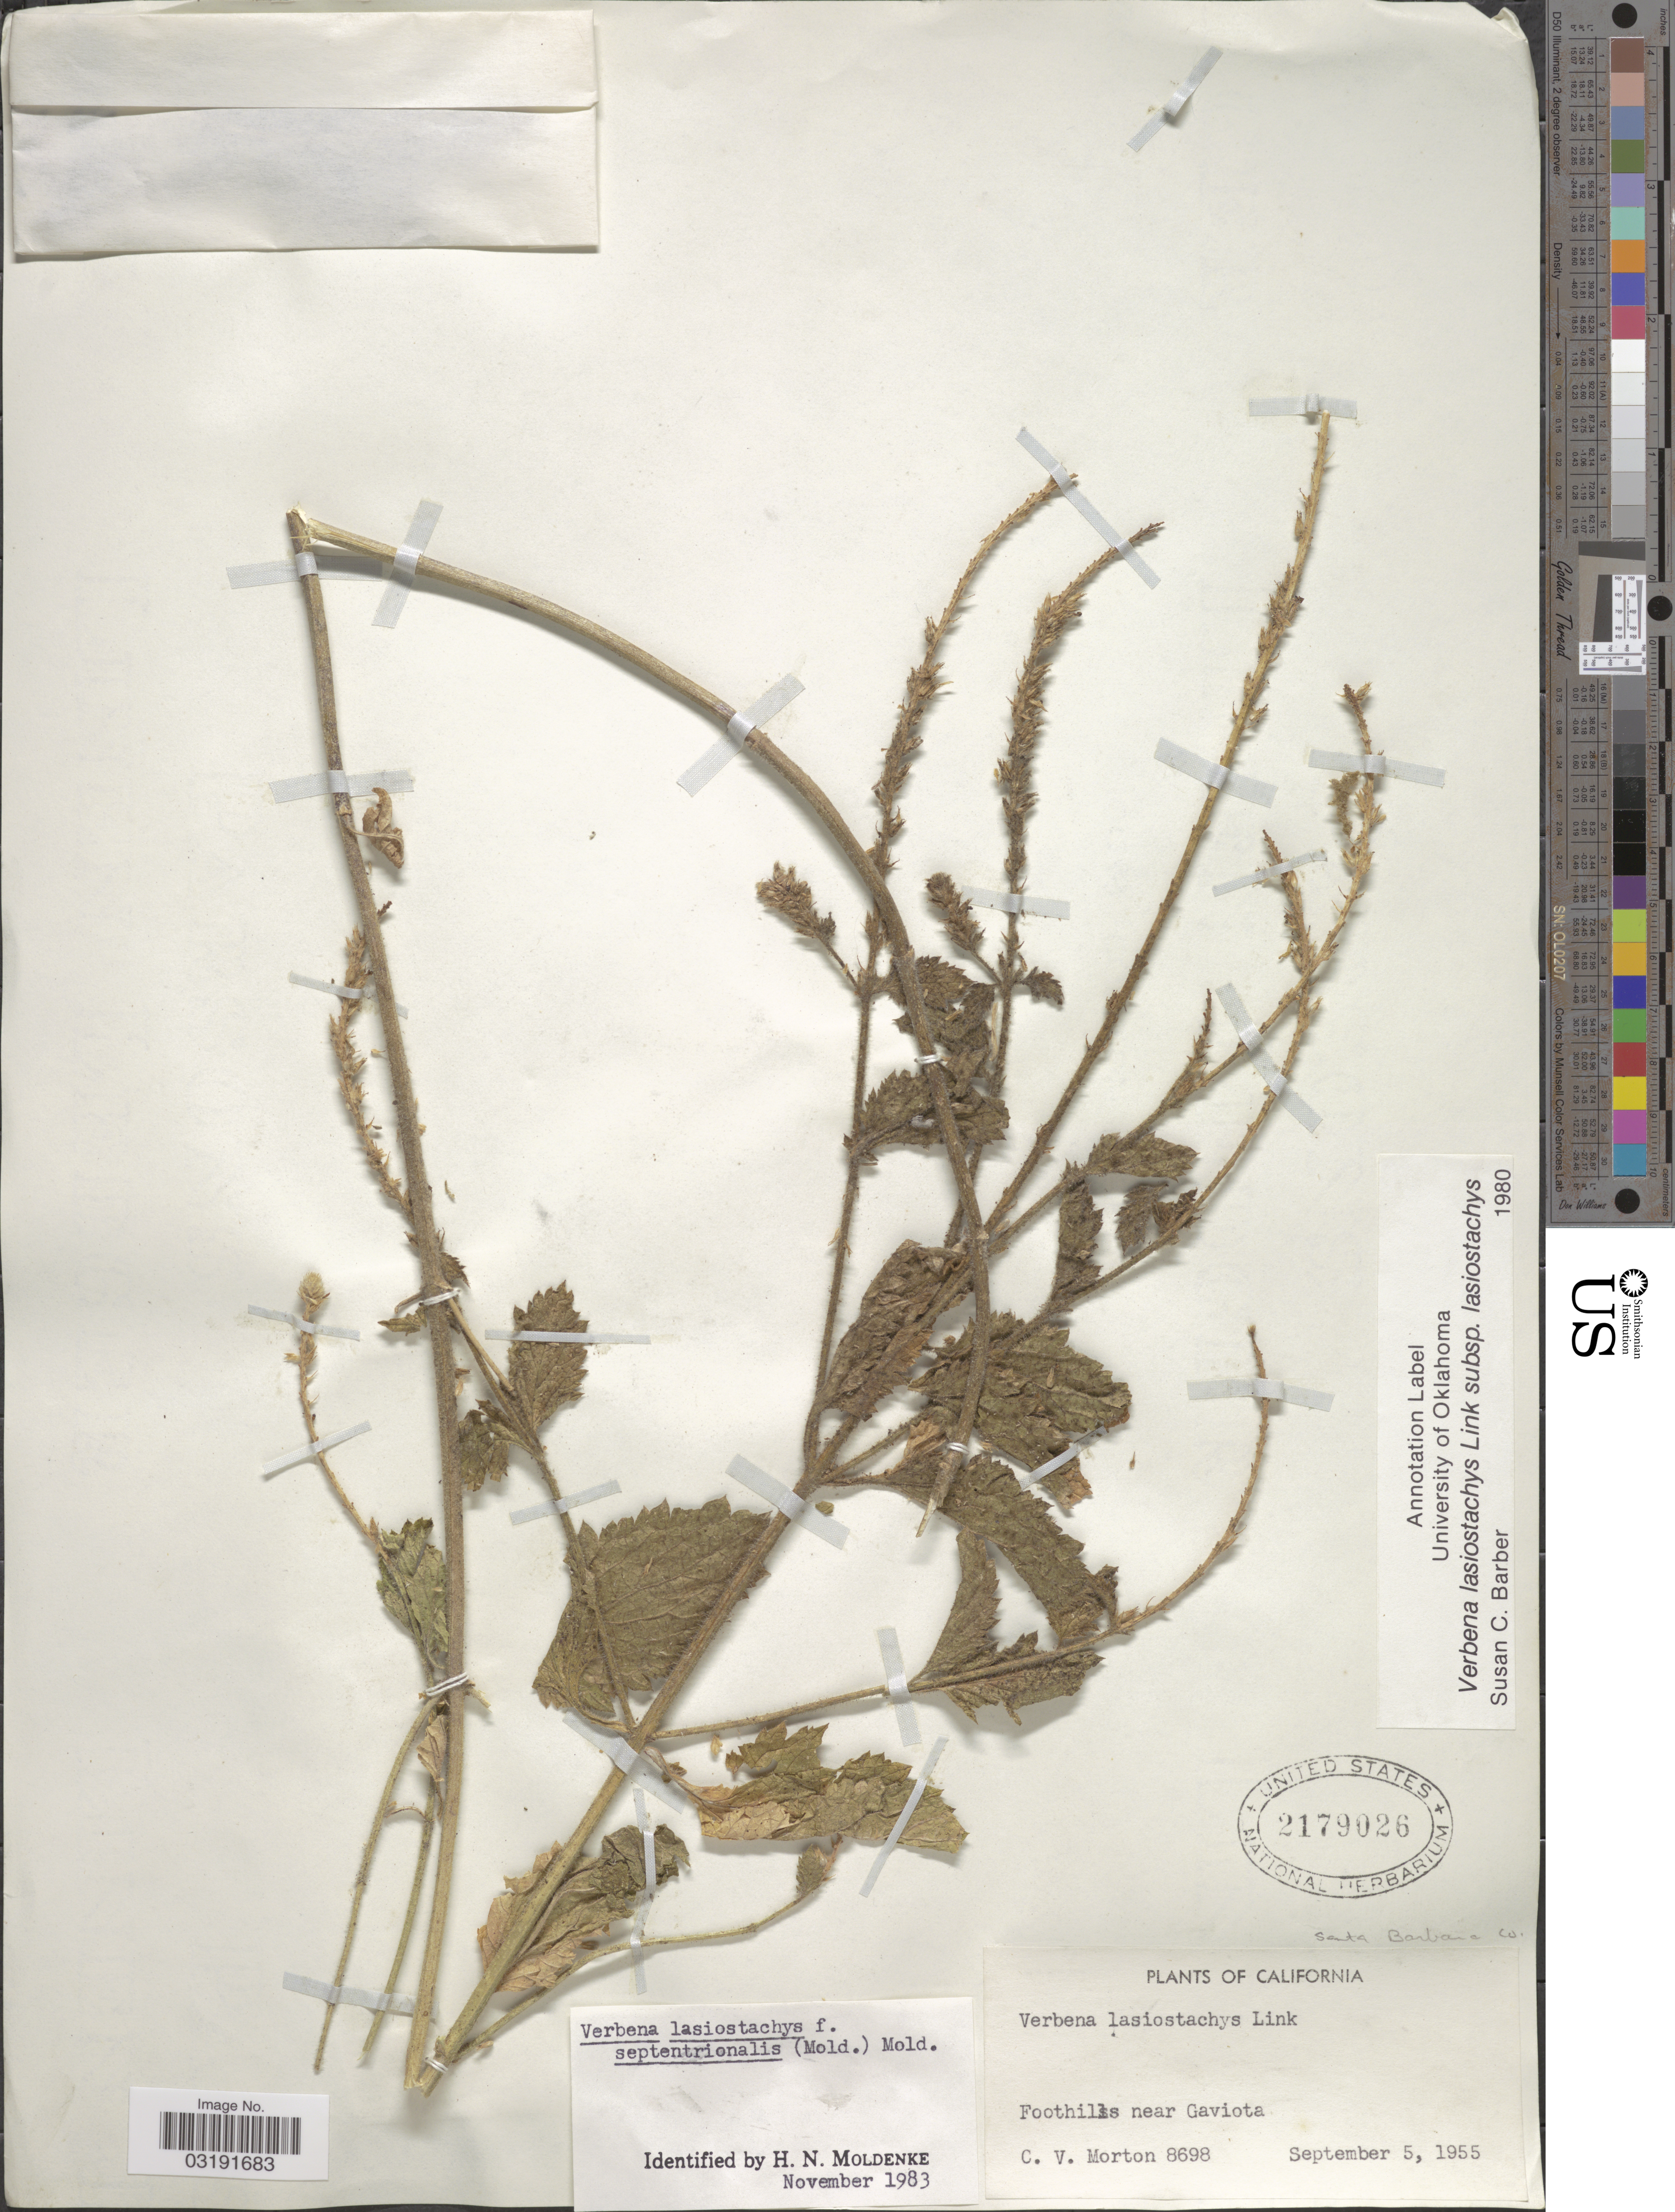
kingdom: Plantae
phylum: Tracheophyta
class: Magnoliopsida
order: Lamiales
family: Verbenaceae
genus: Verbena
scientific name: Verbena lasiostachys var. lasiostachys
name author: Link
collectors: C. V. Morton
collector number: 8698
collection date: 1955-09-05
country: United States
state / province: California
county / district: Santa Barbara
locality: Santa Barbara Co. Foothills near Gaviota.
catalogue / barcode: US 2179026